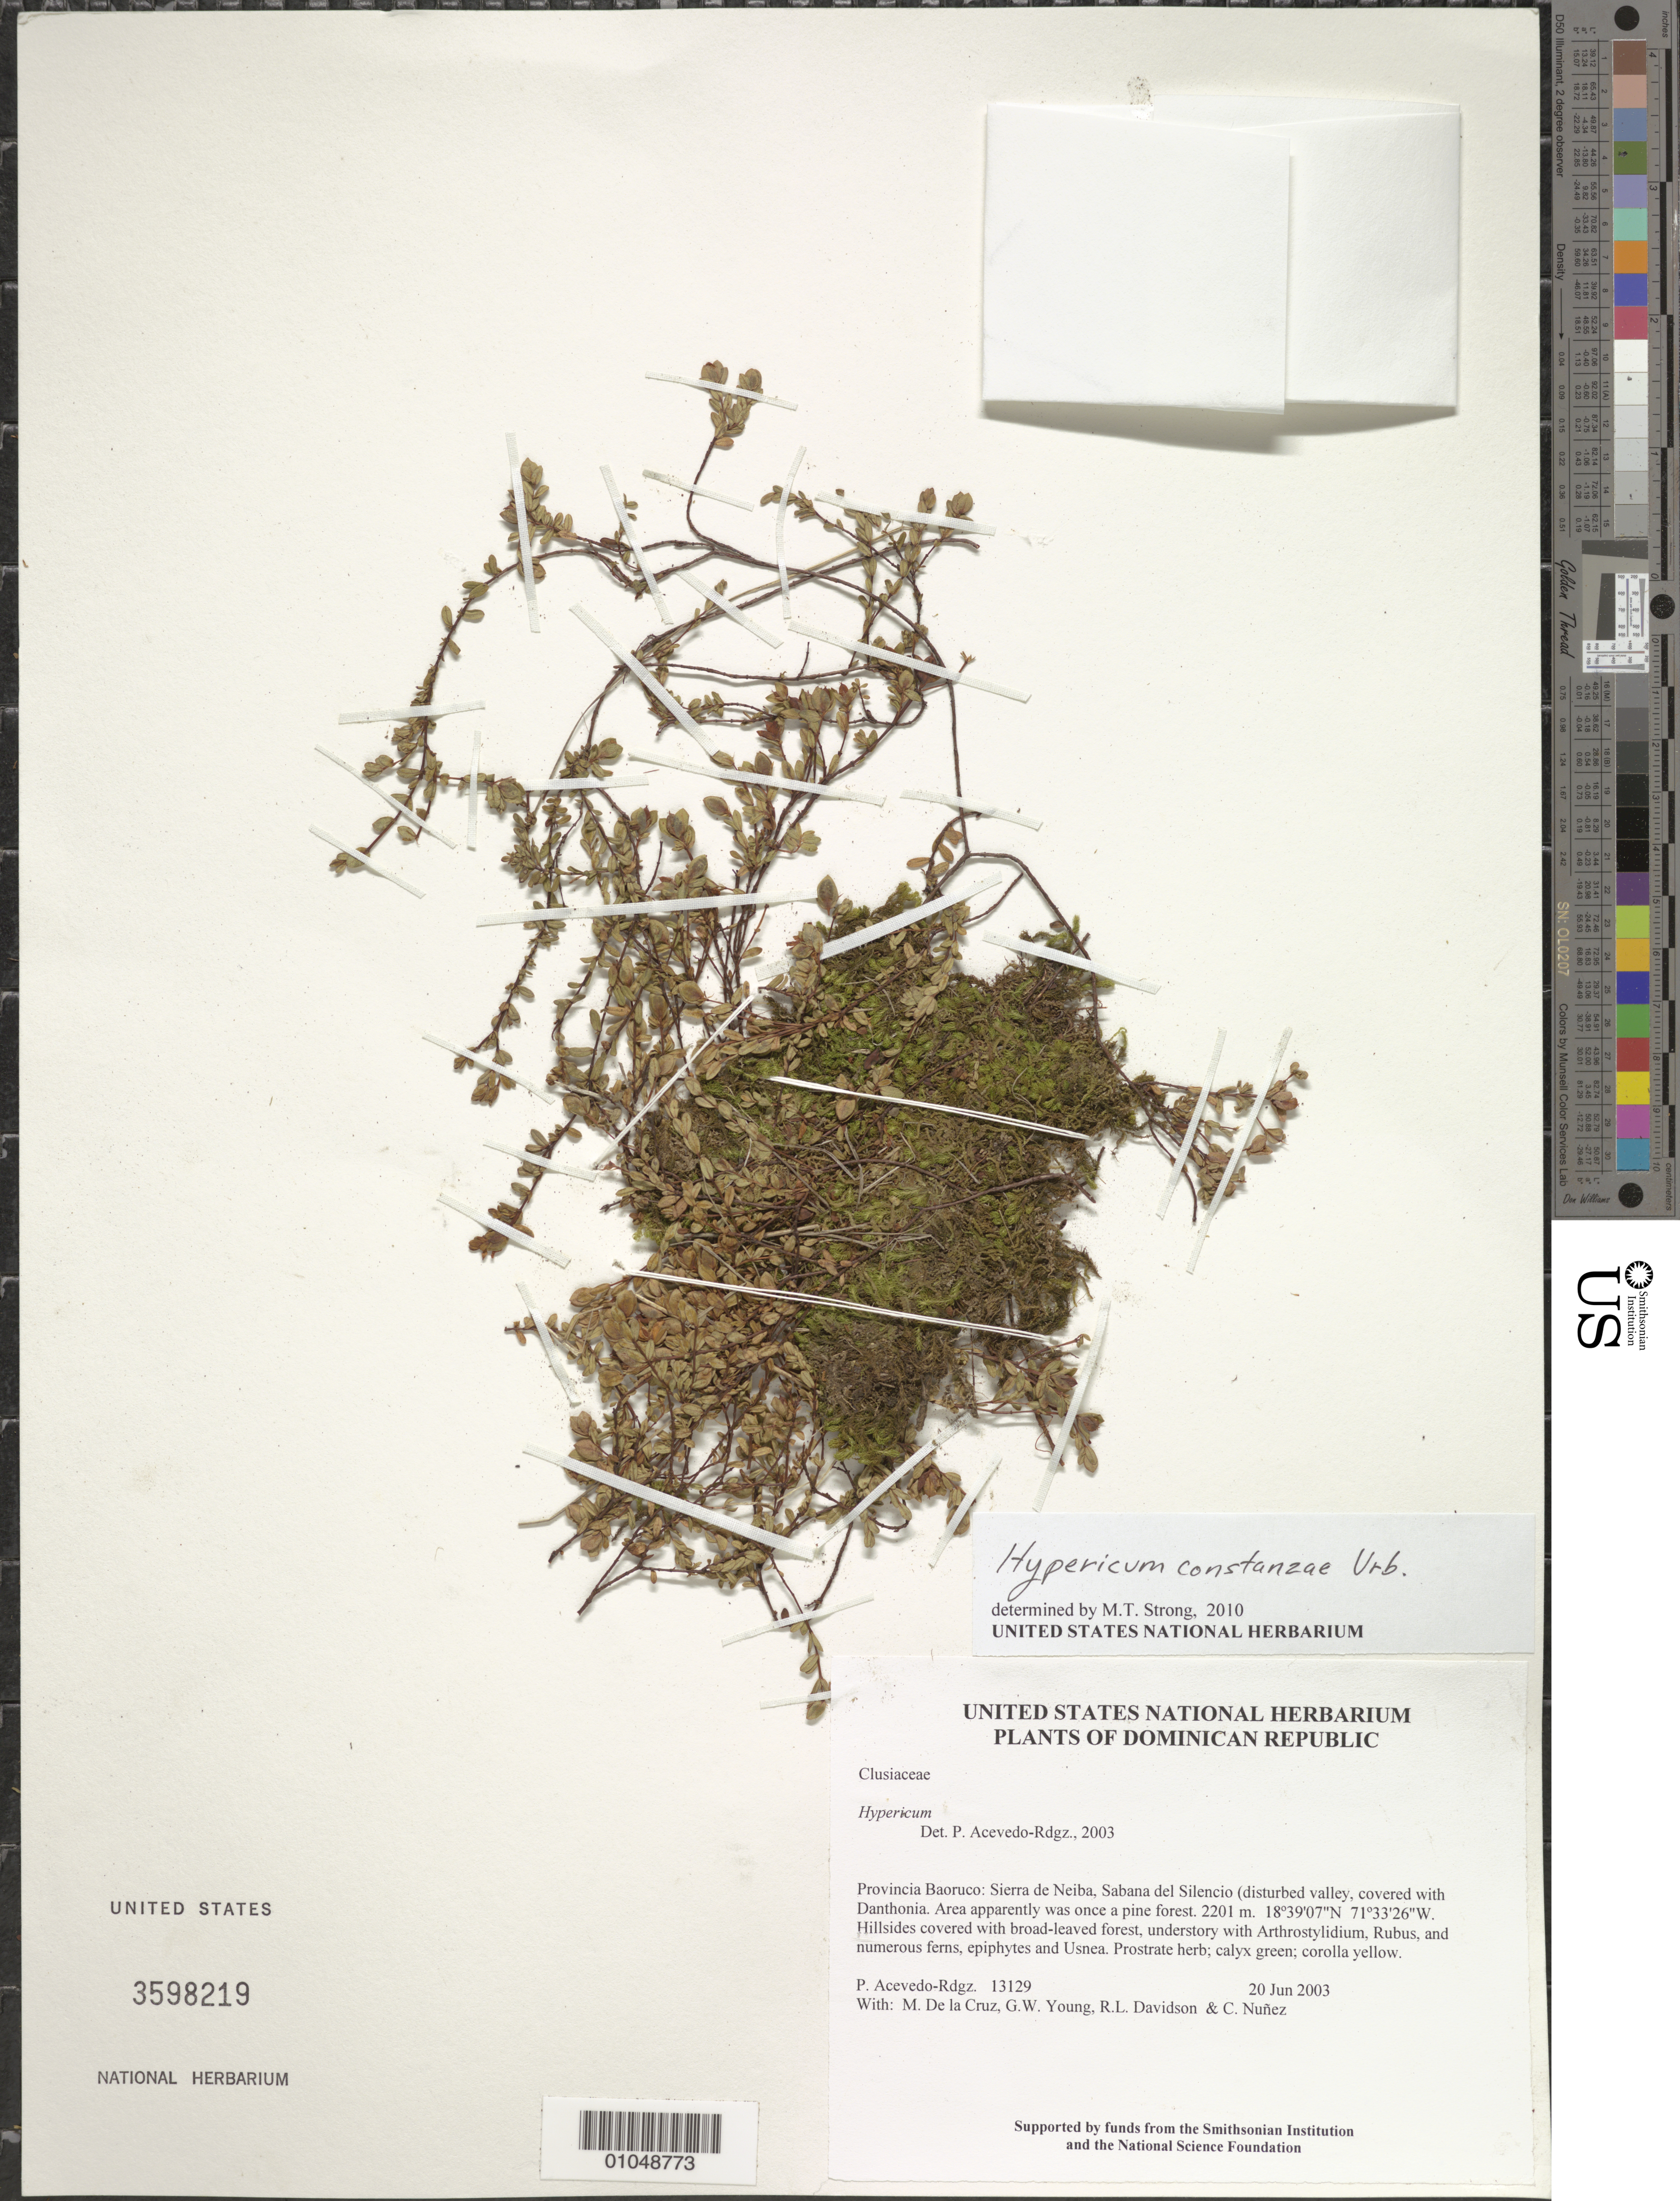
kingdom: Plantae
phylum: Tracheophyta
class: Magnoliopsida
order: Malpighiales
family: Hypericaceae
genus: Hypericum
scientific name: Hypericum constanzae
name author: Urb.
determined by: Strong, M. T., (US), Smithsonian Institution - National Museum of Natural History (UNITED STATES)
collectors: P. Acevedo-Rodr., M. de la Cruz, J. Rawlins, G. Young, R. Davidson & C. Nunez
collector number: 13129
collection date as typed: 20 Jun 2003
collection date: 2003-06-20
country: Dominican Republic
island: Hispaniola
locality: Provincia Baoruco: Sierra de Neiba, Sabana del Silencio (disturbed valley, covered with Danthonia. Area apparently was once a pine forest.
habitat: Hillsides covered with broad-leaved forest, understory with Arthrostylidium, Rubus, and numerous ferns, epiphytes and Usnea.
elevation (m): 2201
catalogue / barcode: US 3598219